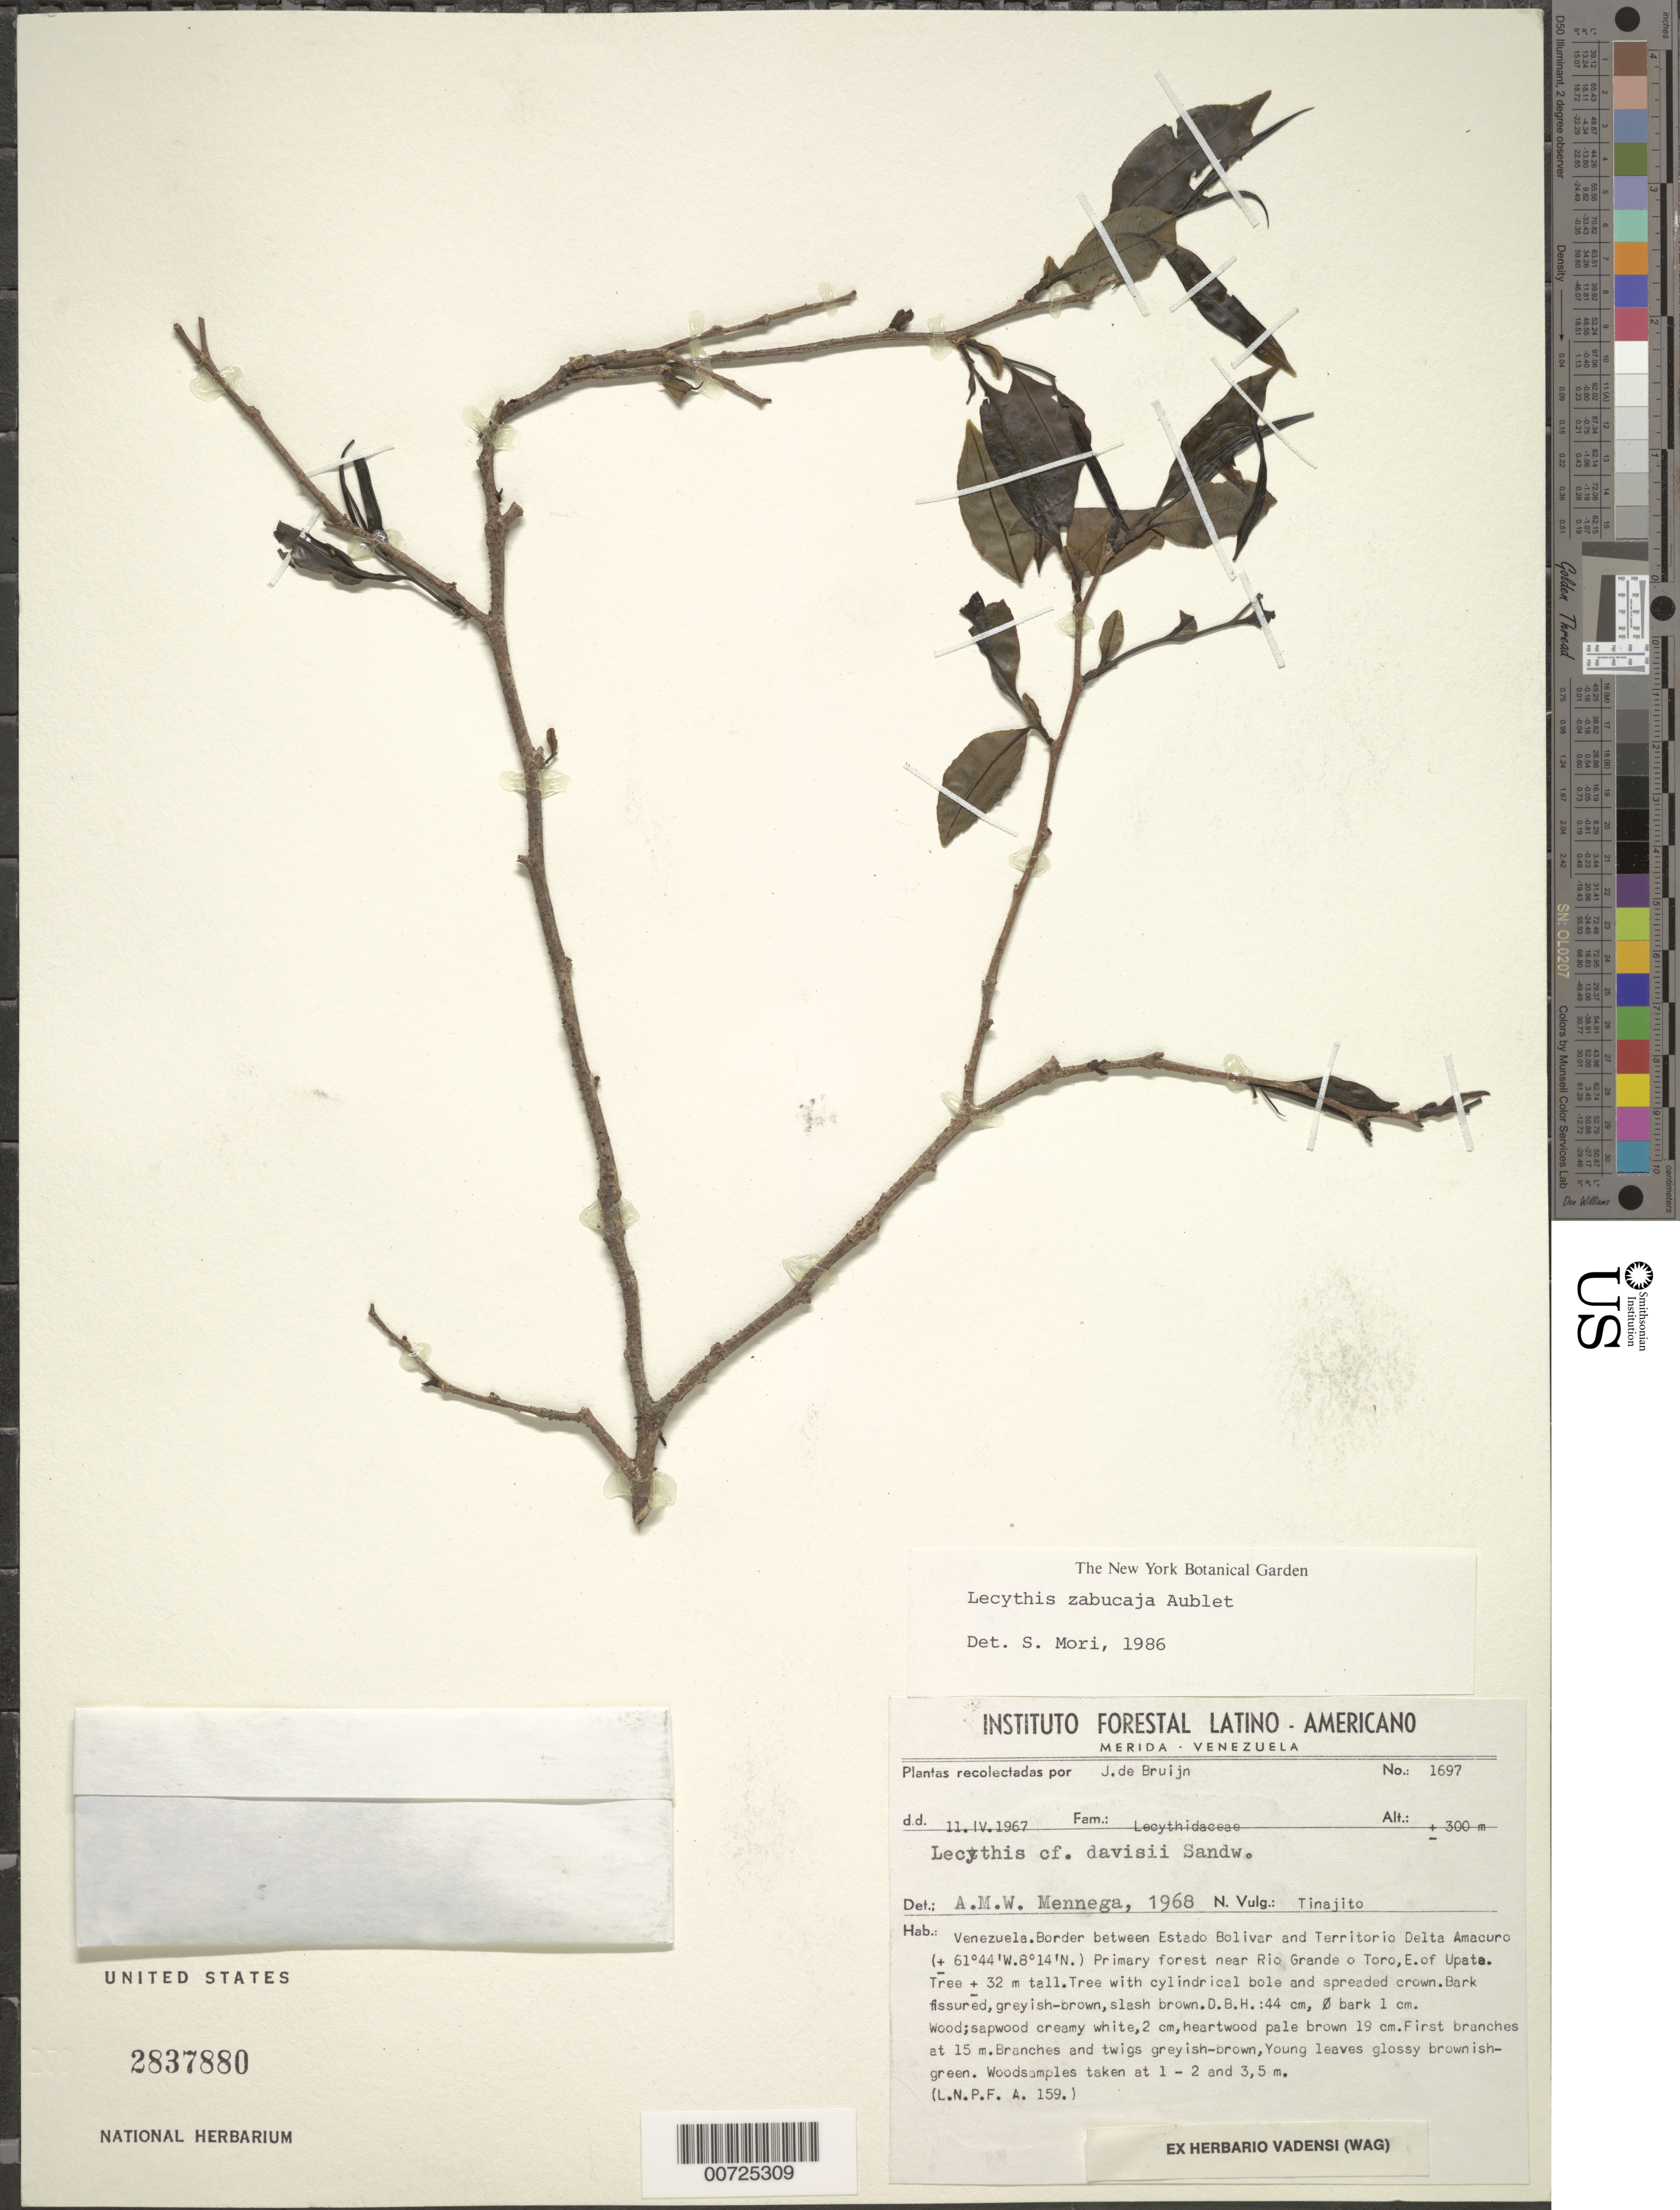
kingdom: Plantae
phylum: Tracheophyta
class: Magnoliopsida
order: Ericales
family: Lecythidaceae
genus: Lecythis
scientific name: Lecythis zabucajo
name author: Aubl.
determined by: Mori, Scott A.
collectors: J. Bruijn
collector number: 1697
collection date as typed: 11-Apr-67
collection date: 1967-04-11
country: Venezuela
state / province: Bolívar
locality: Estado Bolívar and Territorío Delta Amacuro border, near Río Grande o Toro, E of Upata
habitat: Primary forest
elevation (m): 300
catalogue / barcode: US 2837880